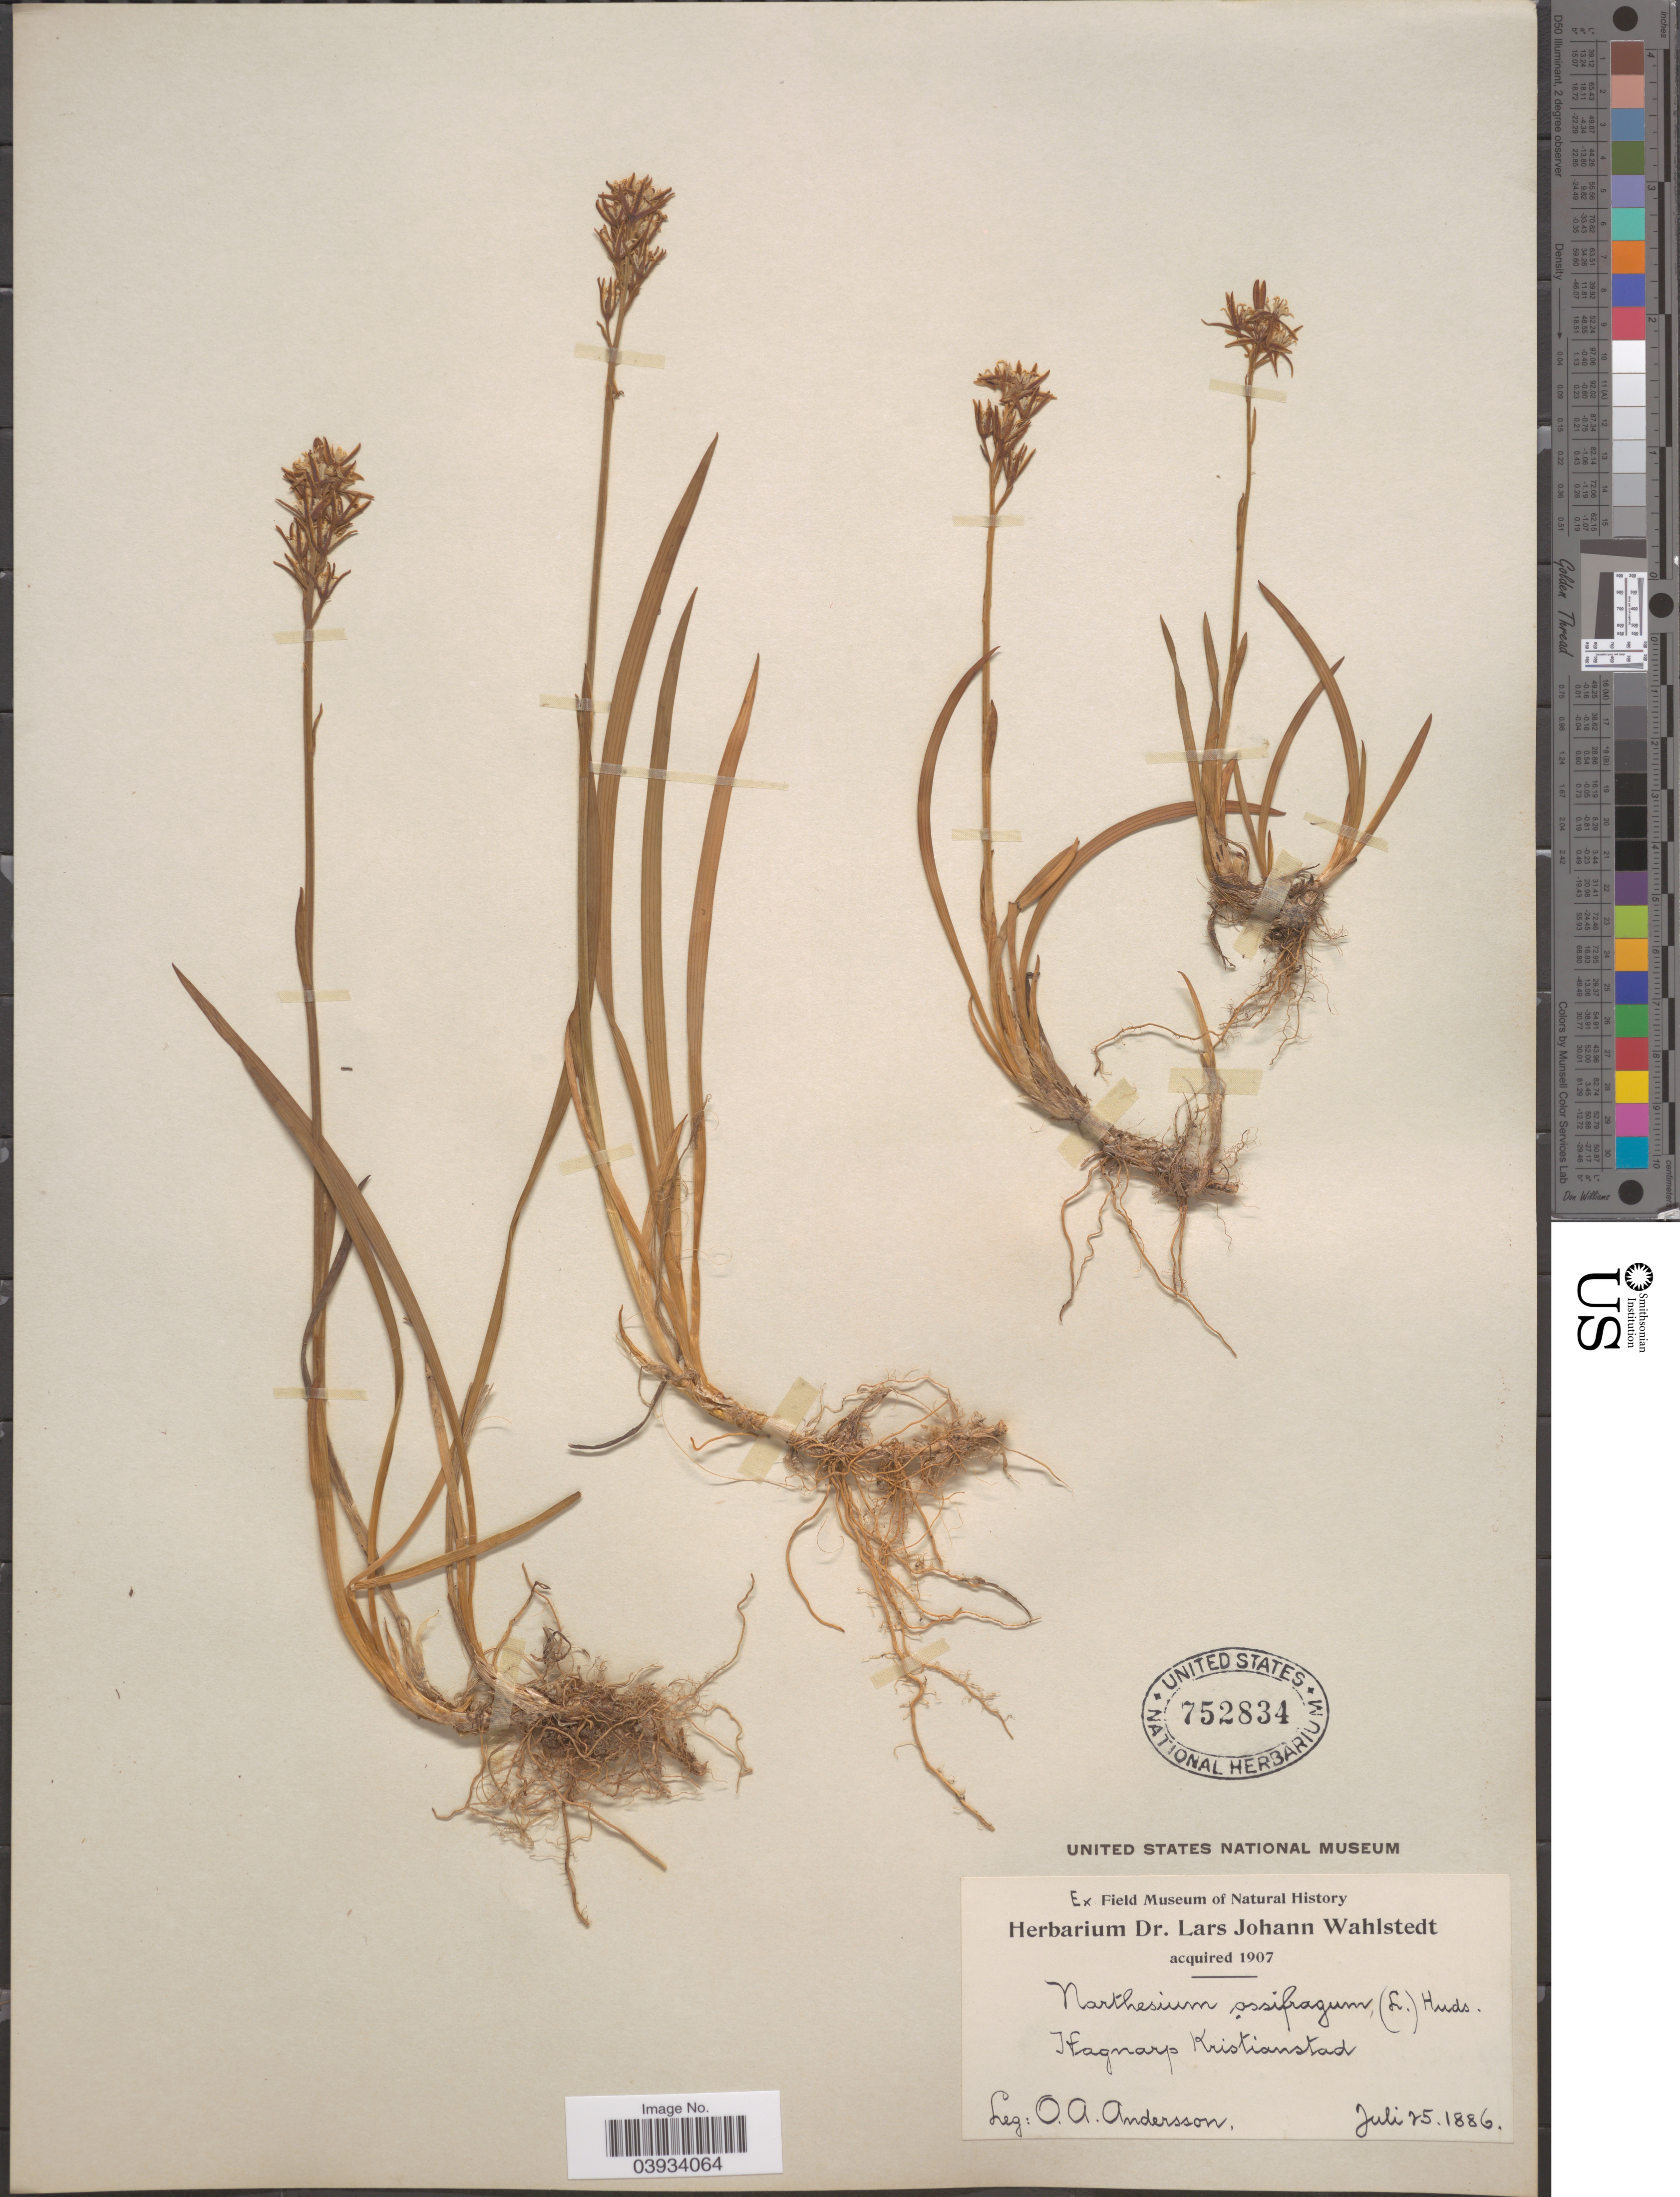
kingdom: Plantae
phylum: Tracheophyta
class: Liliopsida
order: Dioscoreales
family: Nartheciaceae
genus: Narthecium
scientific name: Narthecium ossifragum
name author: Huds.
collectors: O. Andersson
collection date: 1886-07-25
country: Sweden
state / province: Skåne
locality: Hagnarp Kristianstad.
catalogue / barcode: US 752834